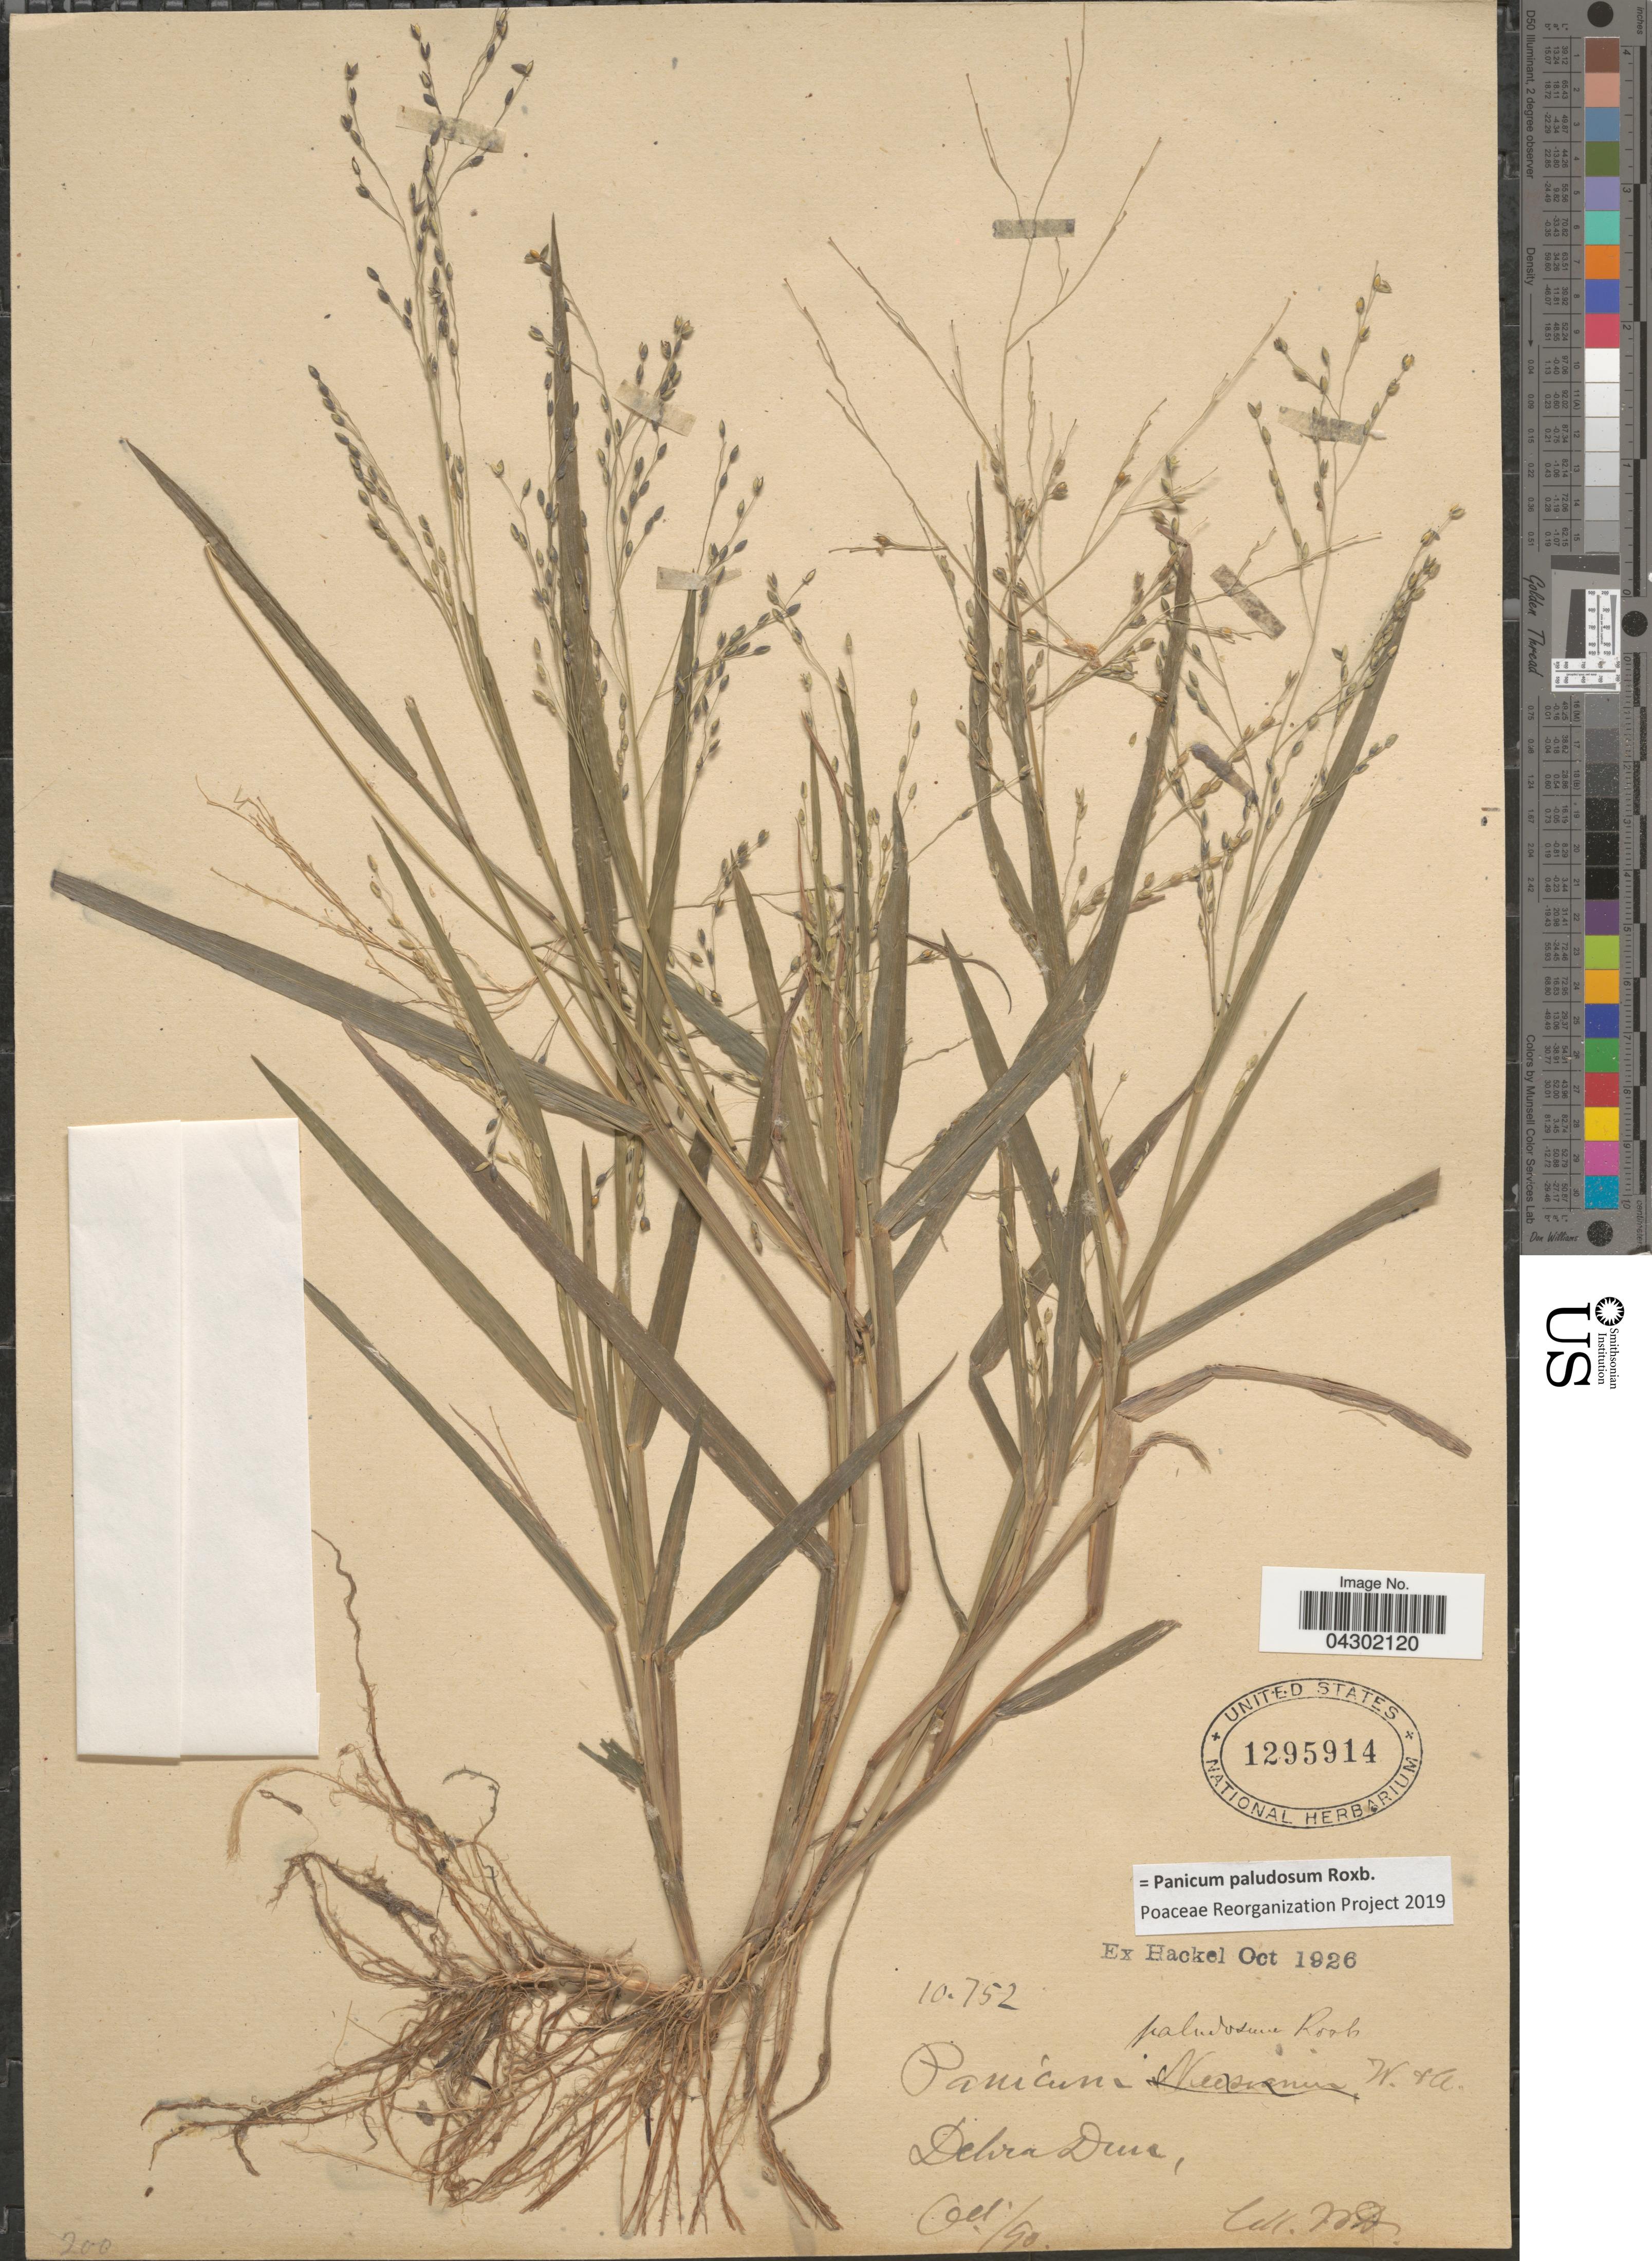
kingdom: Plantae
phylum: Tracheophyta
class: Liliopsida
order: Poales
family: Poaceae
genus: Panicum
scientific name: Panicum paludosum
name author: Roxb.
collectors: J. Hackel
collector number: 10752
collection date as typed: Transcribed d/m/y: /10/90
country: India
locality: Dehra Dun.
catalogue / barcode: US 1295914